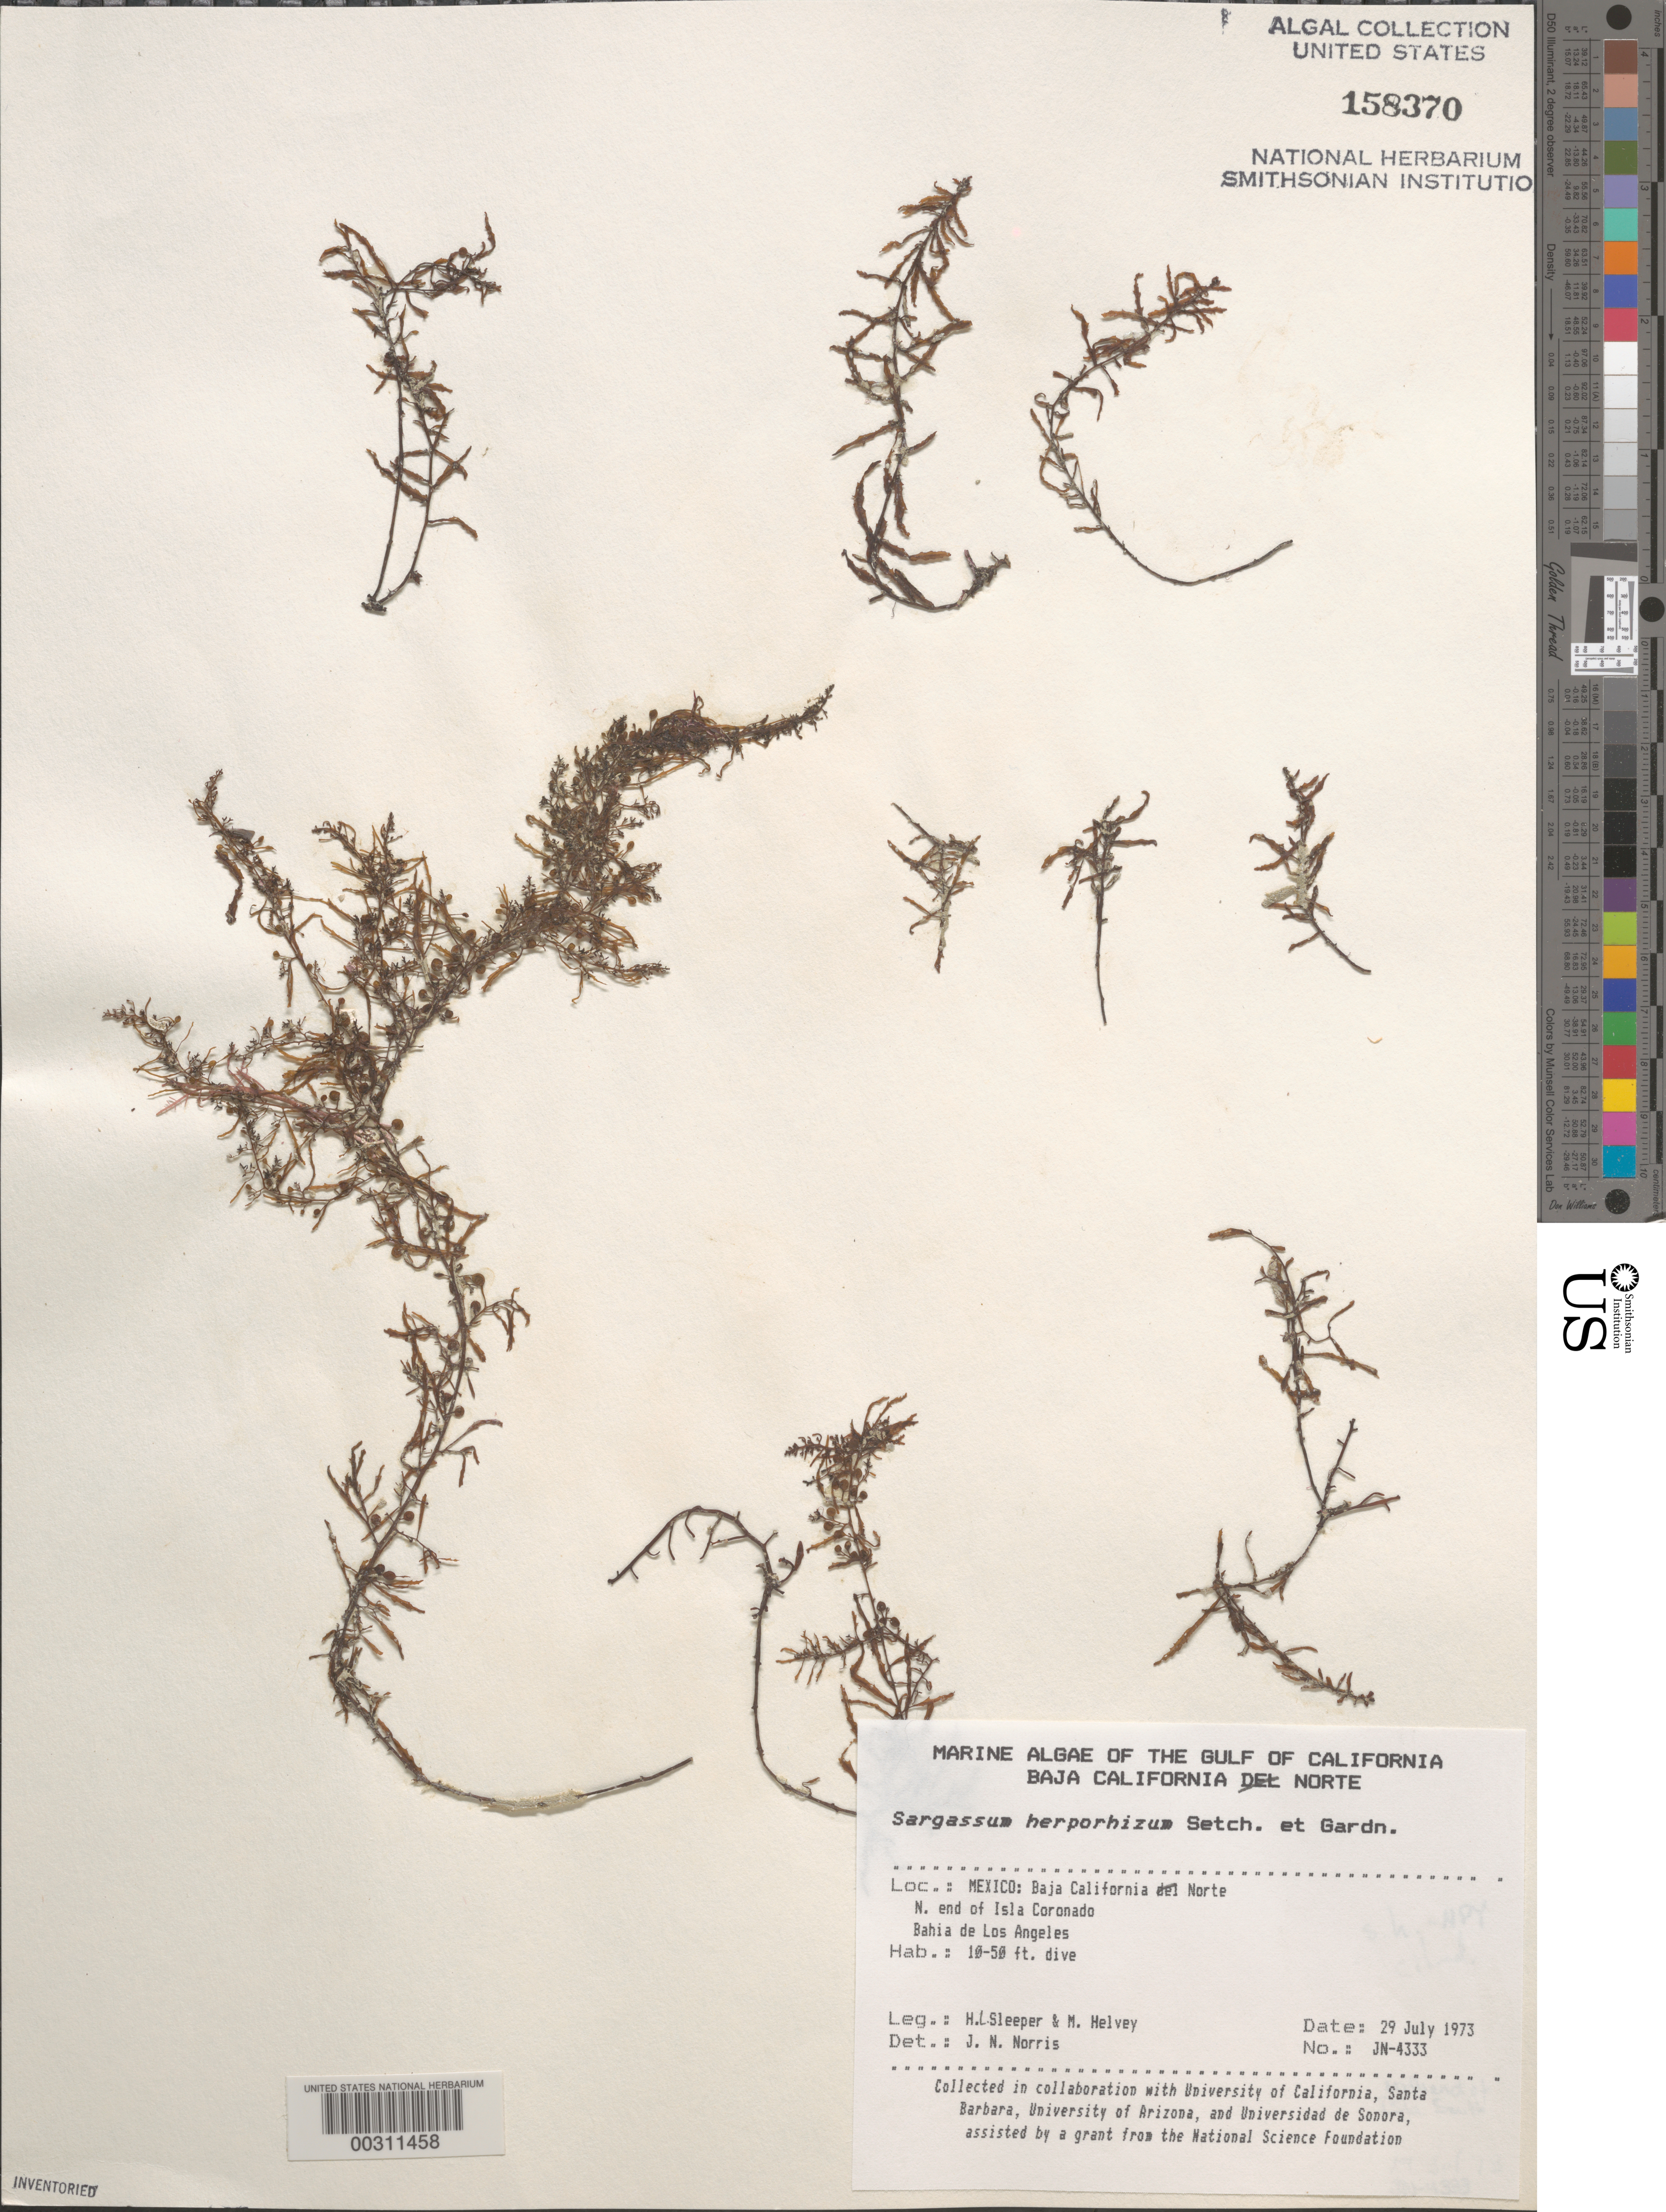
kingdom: Chromista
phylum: Ochrophyta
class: Phaeophyceae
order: Fucales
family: Sargassaceae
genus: Sargassum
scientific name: Sargassum herporhizum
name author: Setch. & N.L. Gardner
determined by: Norris, James N.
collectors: H. Sleeper & M. Helvey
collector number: JN-4333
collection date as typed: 29 Jul 1973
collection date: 1973-07-29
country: Mexico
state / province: Baja California Norte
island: Isla Coronado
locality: Bahia de los Angeles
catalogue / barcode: US 158370